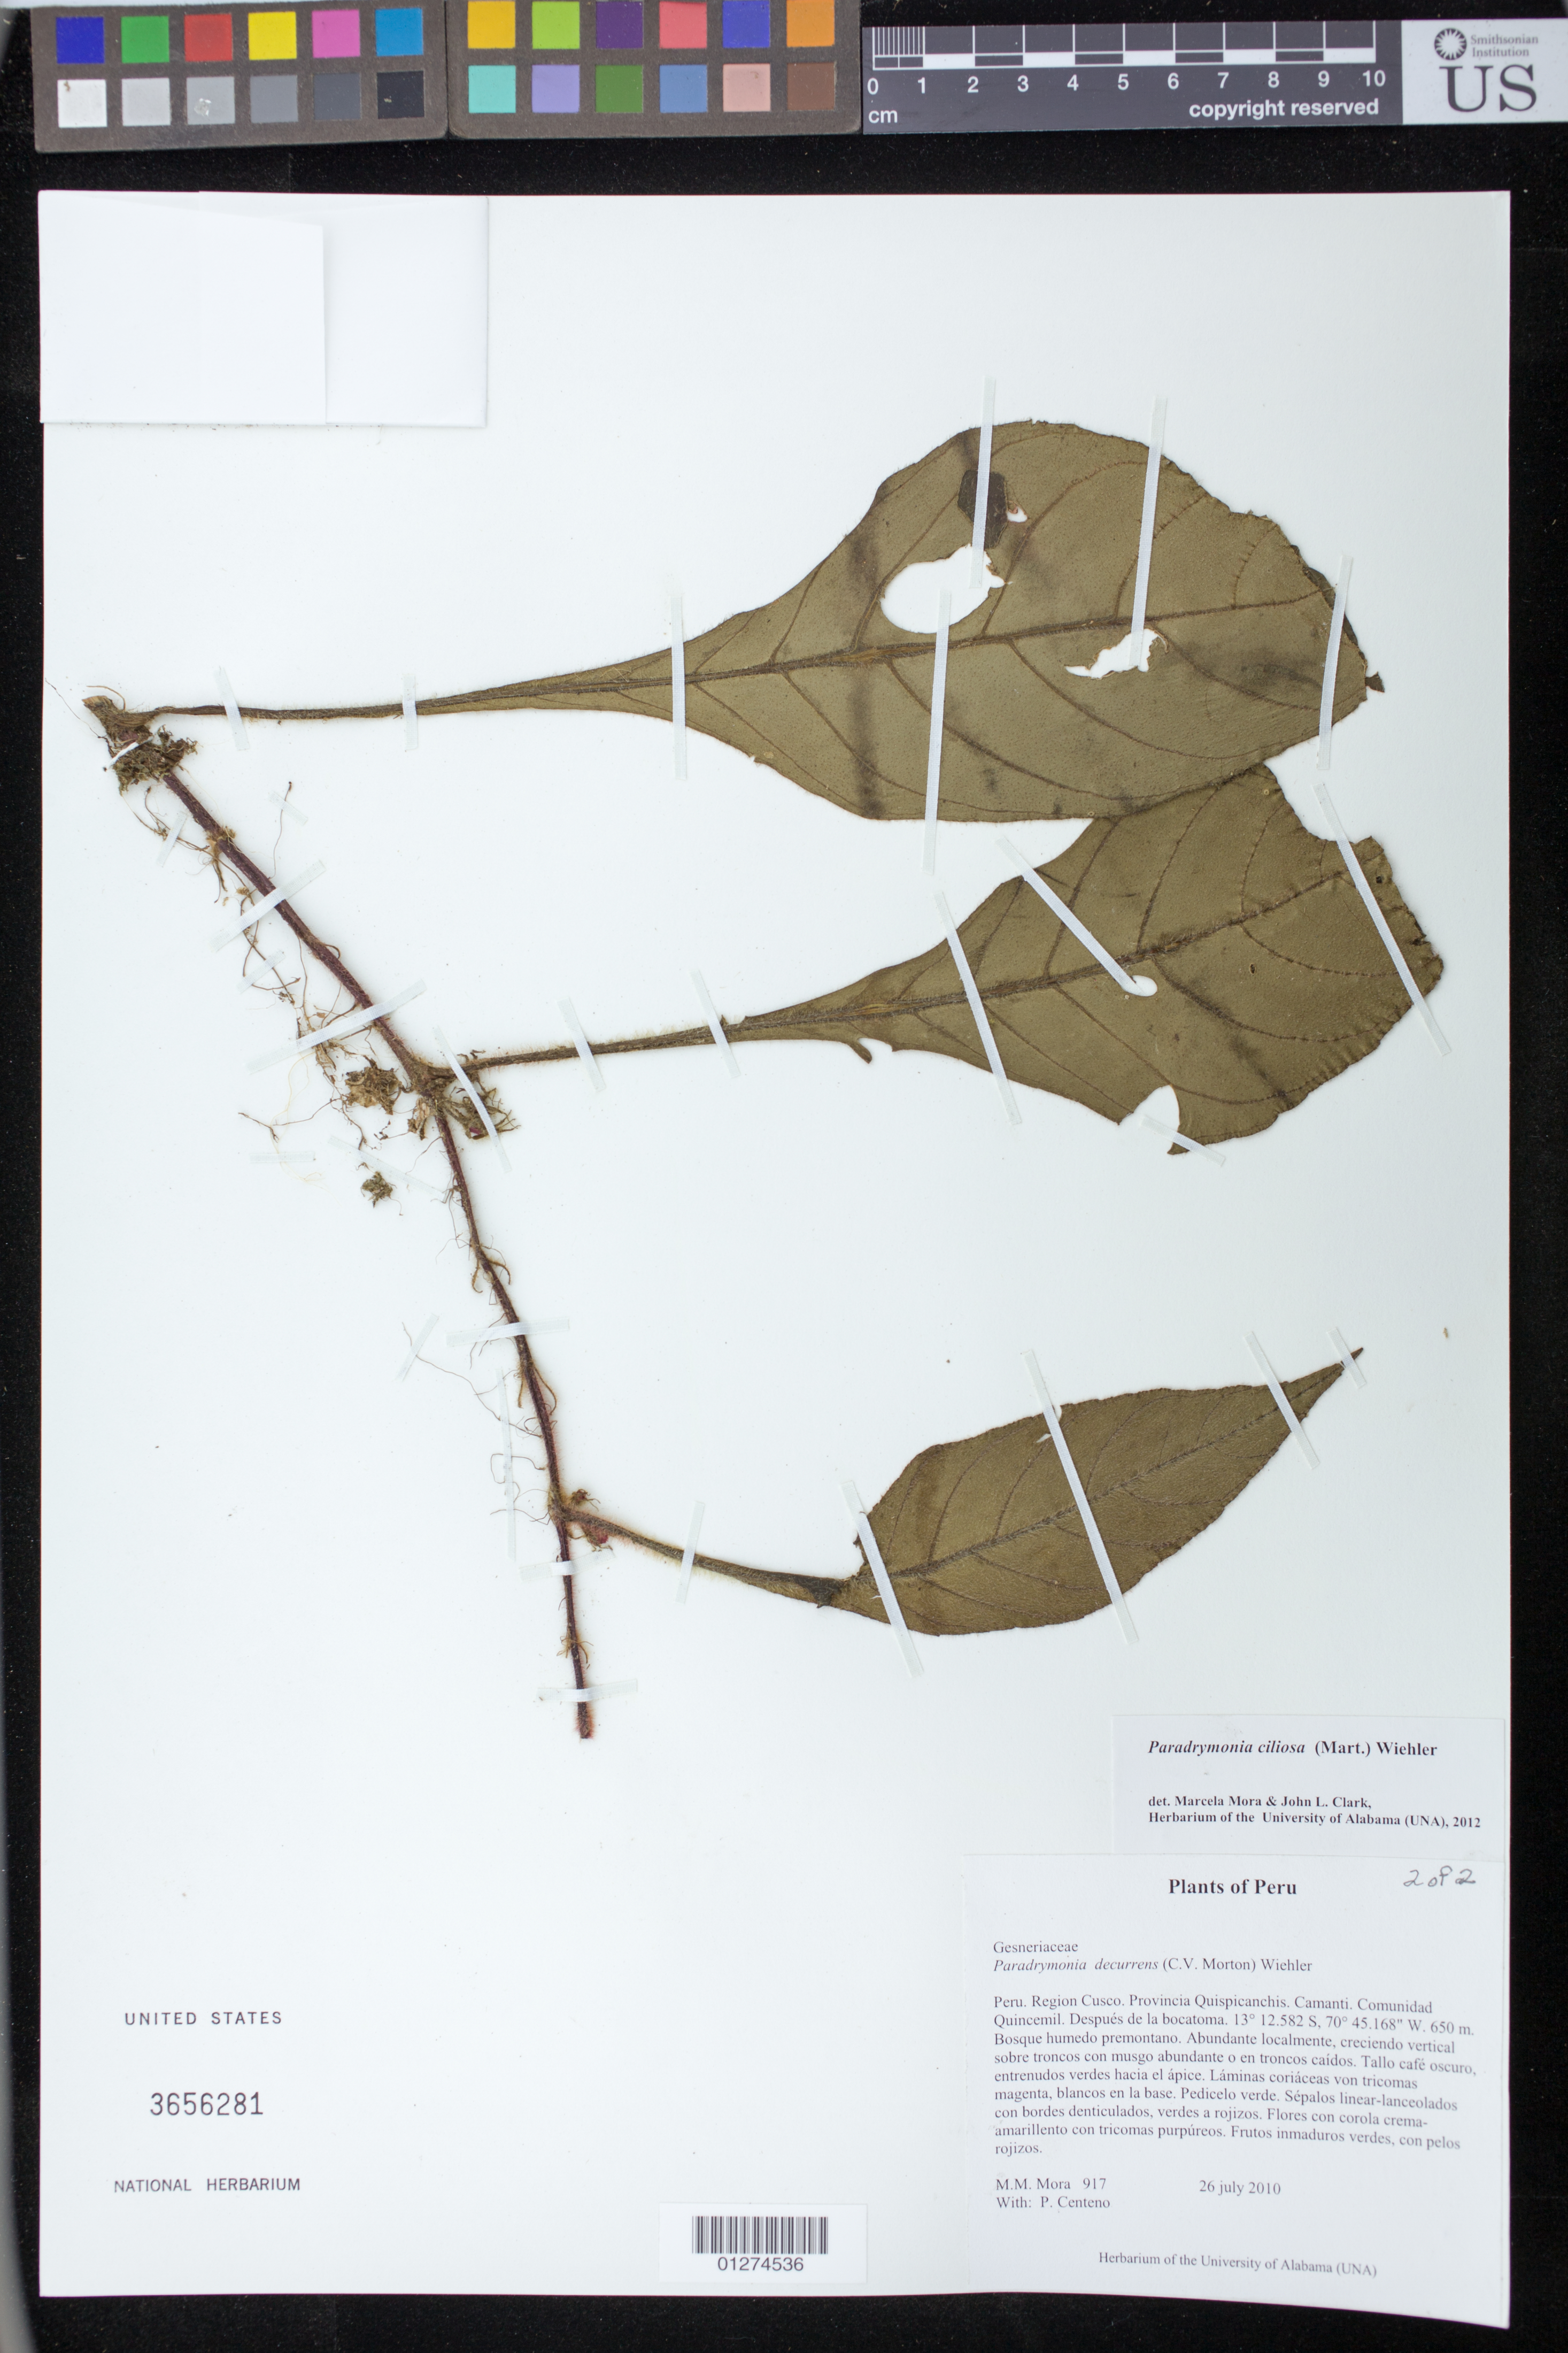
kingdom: Plantae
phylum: Tracheophyta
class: Magnoliopsida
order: Lamiales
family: Gesneriaceae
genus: Paradrymonia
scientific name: Paradrymonia ciliosa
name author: (Mart.) Wiehler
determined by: Mora, M.; Clark, J. L.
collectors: M. M. Mora & P. Centeno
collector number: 917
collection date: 2010-07-26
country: Peru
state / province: Cusco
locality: Provinica Quispicanchis. Camanti. Comunidad Quincemil.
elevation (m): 650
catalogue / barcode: US 3656281